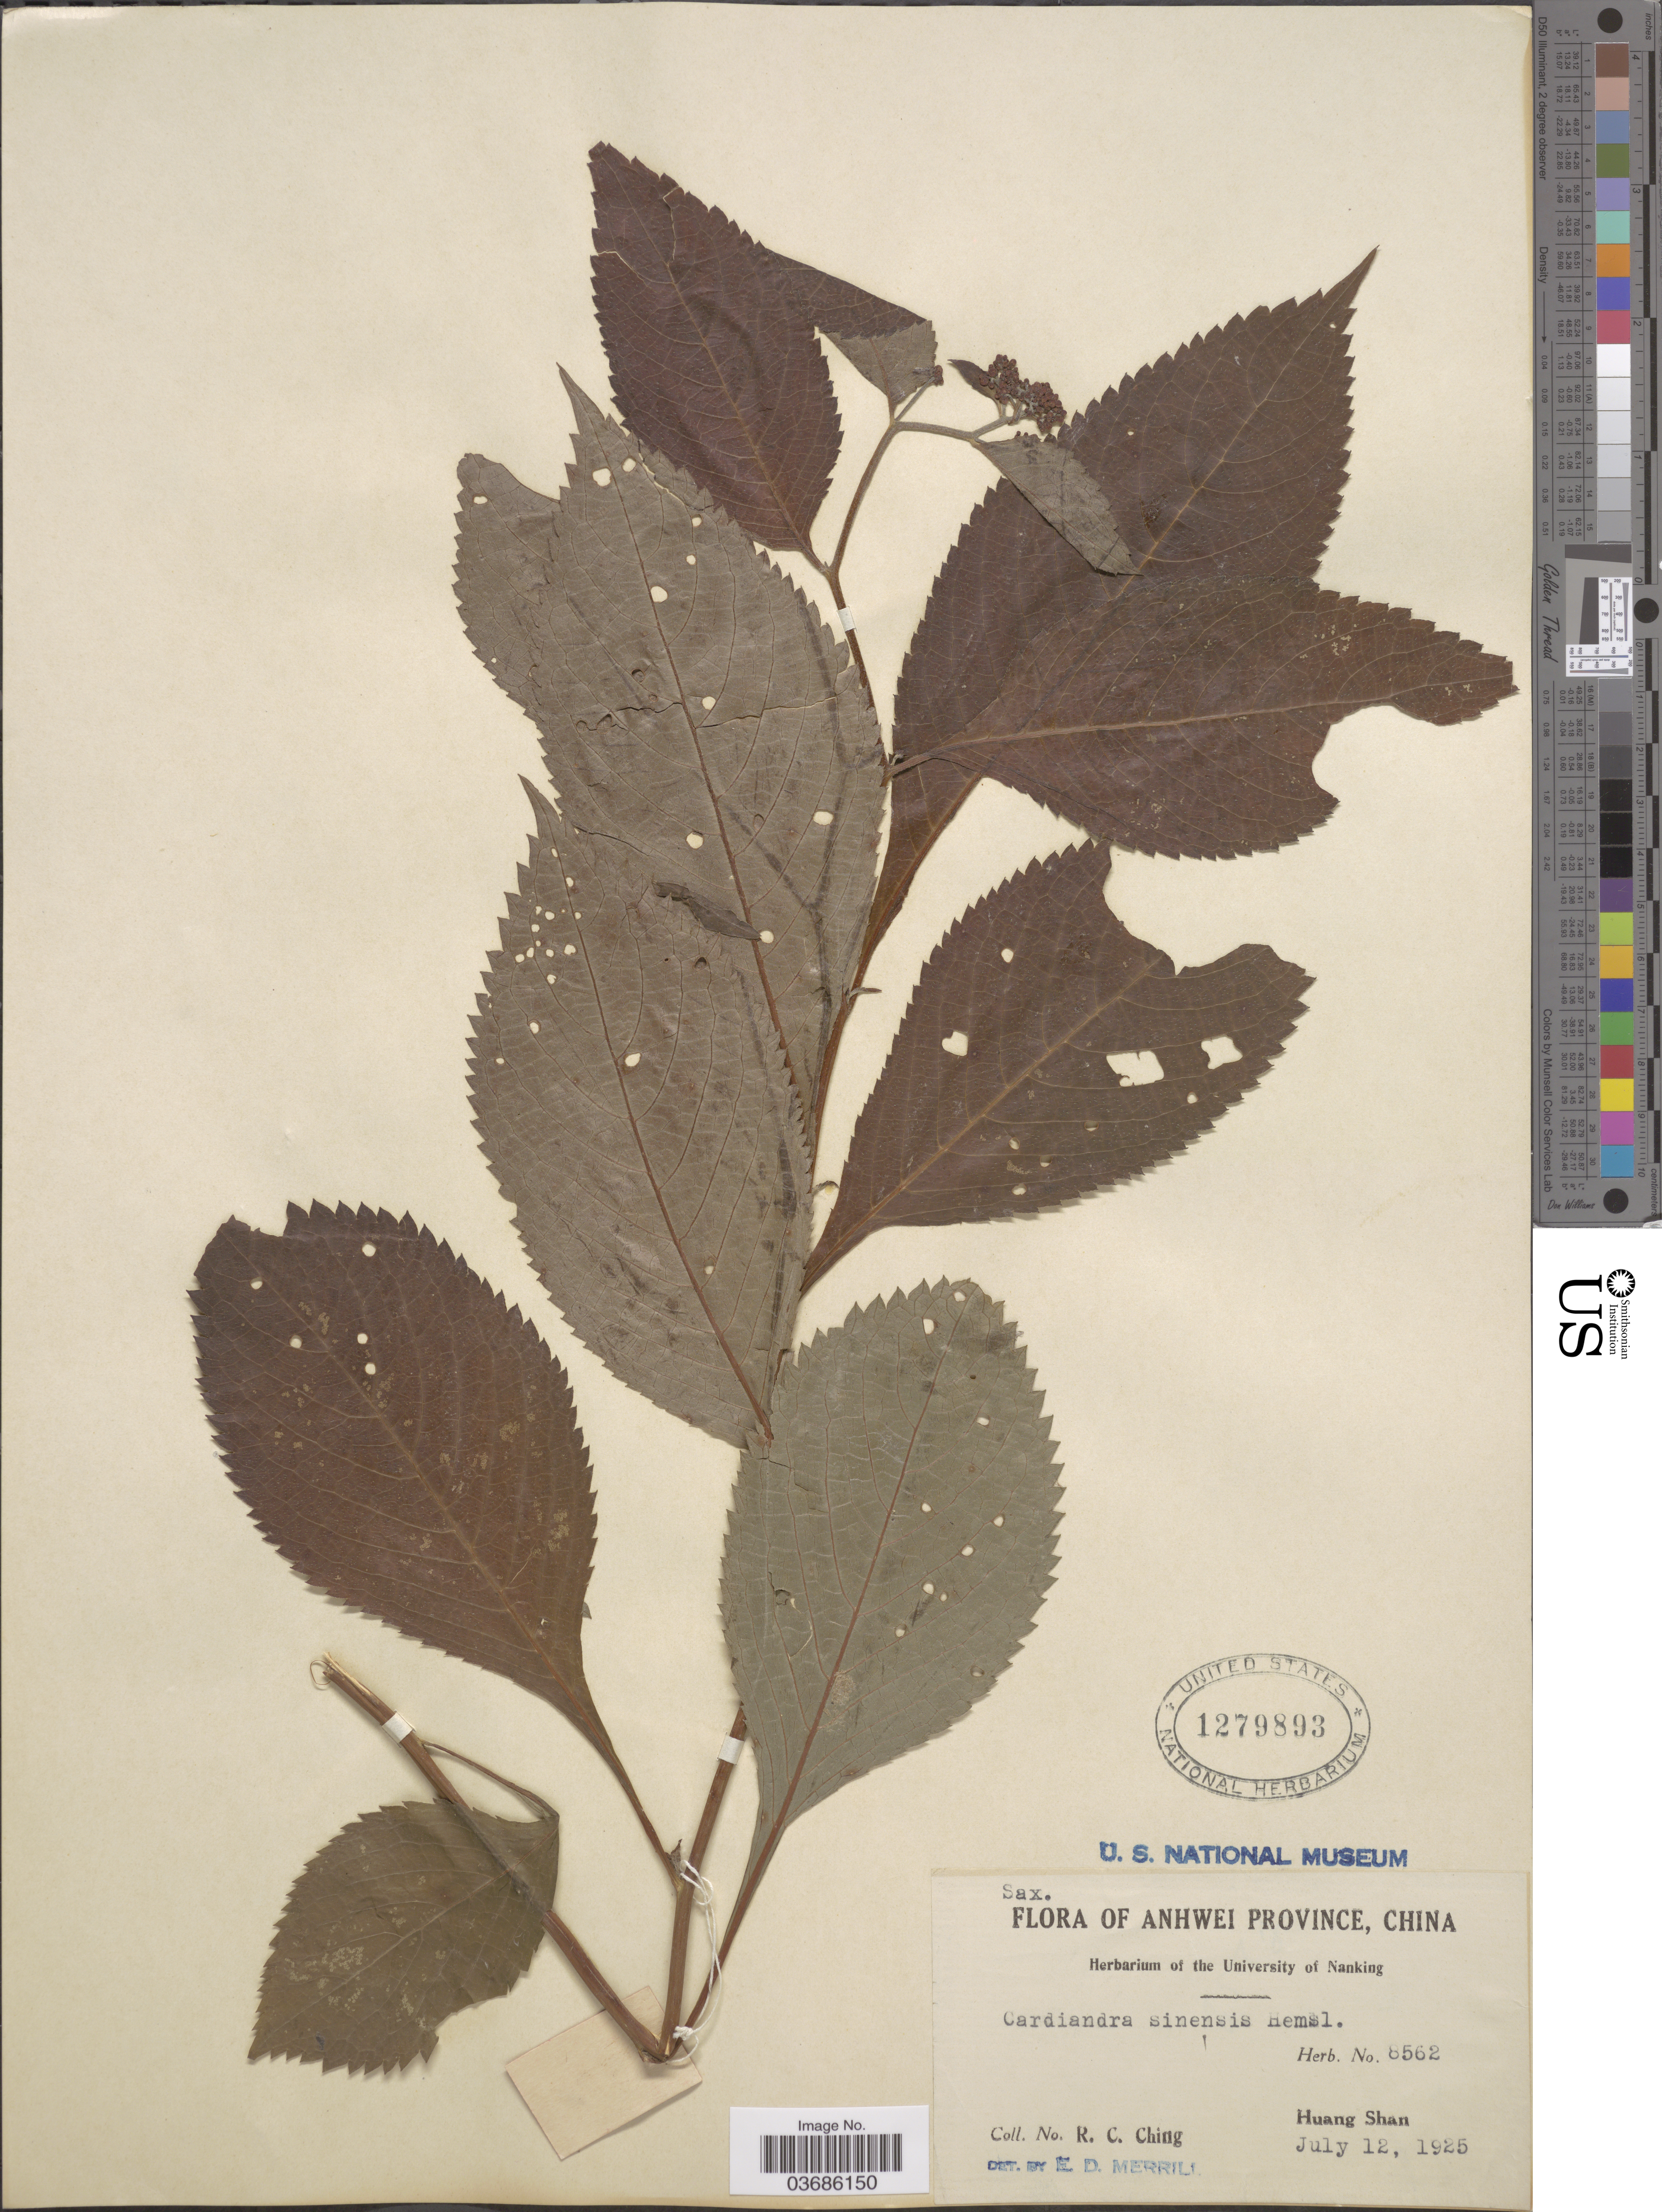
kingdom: Plantae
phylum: Tracheophyta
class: Magnoliopsida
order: Cornales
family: Hydrangeaceae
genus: Hydrangea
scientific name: Hydrangea moellendorffii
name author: Hance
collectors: R. C. Ching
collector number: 8562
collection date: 1925-07-12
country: China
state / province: Anhui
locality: Anhwei Province. Huang Shan.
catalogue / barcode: US 1279893